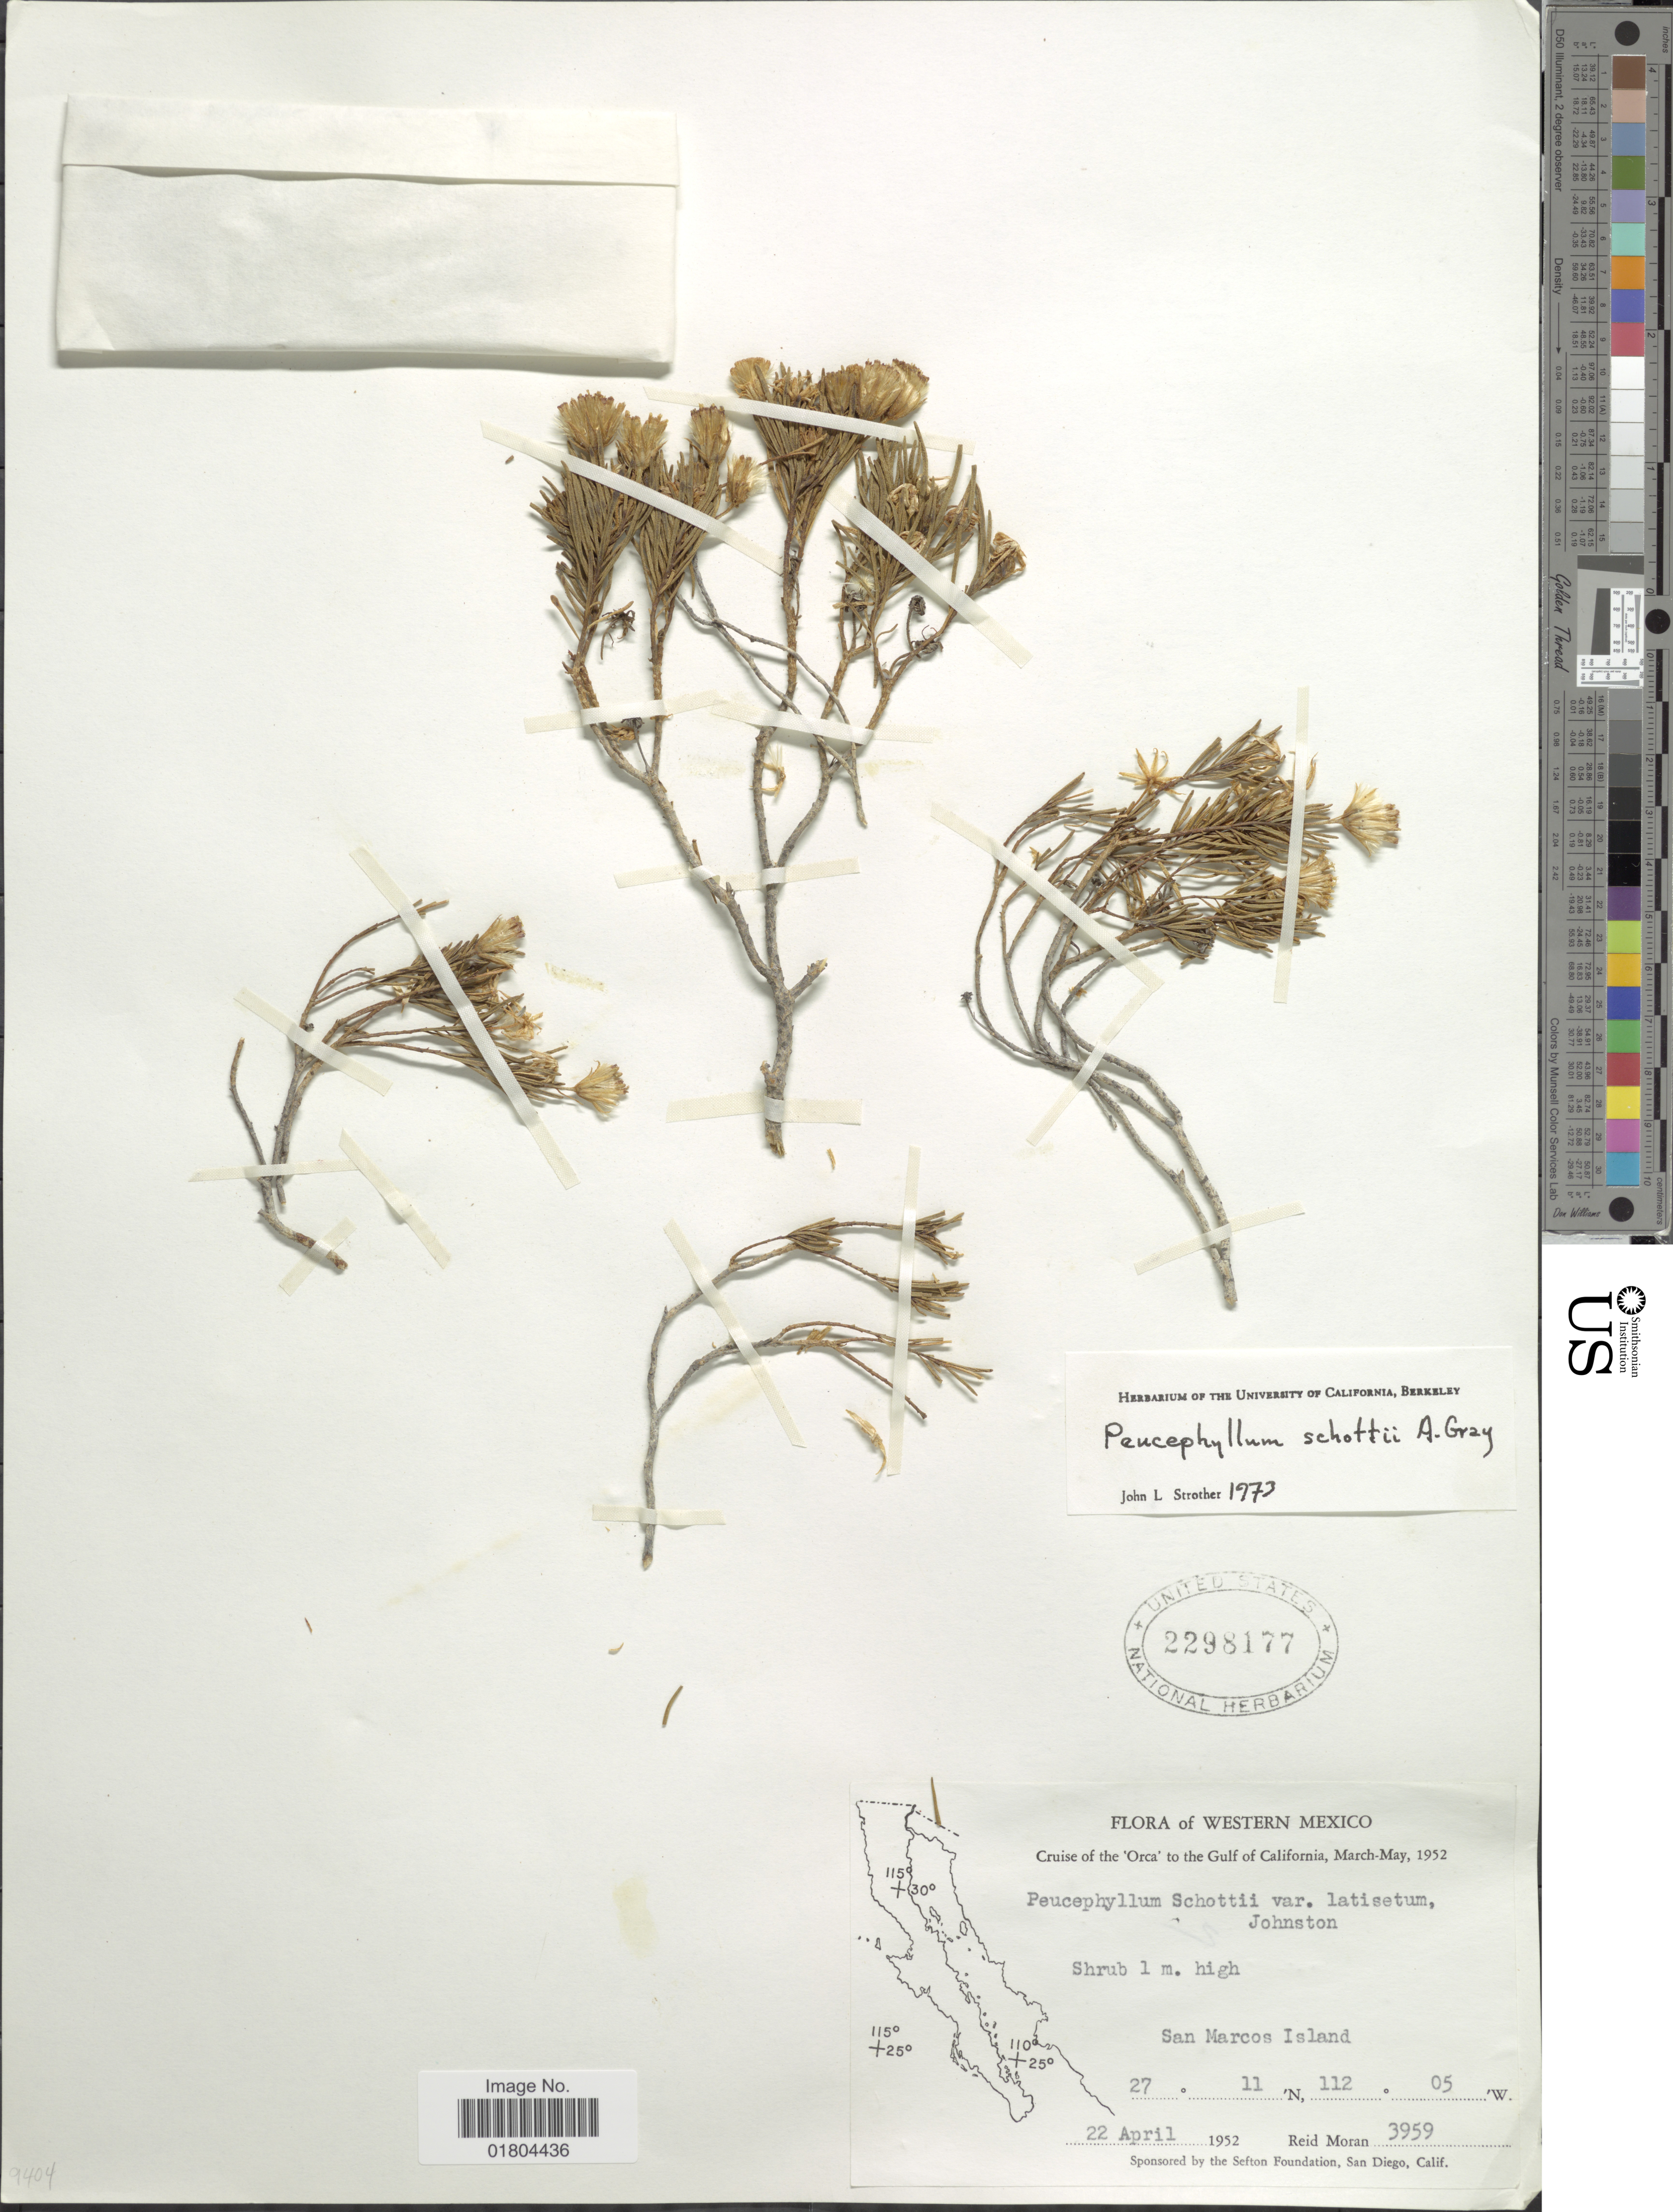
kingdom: Plantae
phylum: Tracheophyta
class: Magnoliopsida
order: Asterales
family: Asteraceae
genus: Peucephyllum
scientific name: Peucephyllum schottii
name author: A. Gray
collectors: R. V. Moran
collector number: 3959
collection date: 1952-04-22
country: Mexico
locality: Western, Cruis of the 'Orca'to the Gulf of California, San Marcos Island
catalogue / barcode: US 2298177